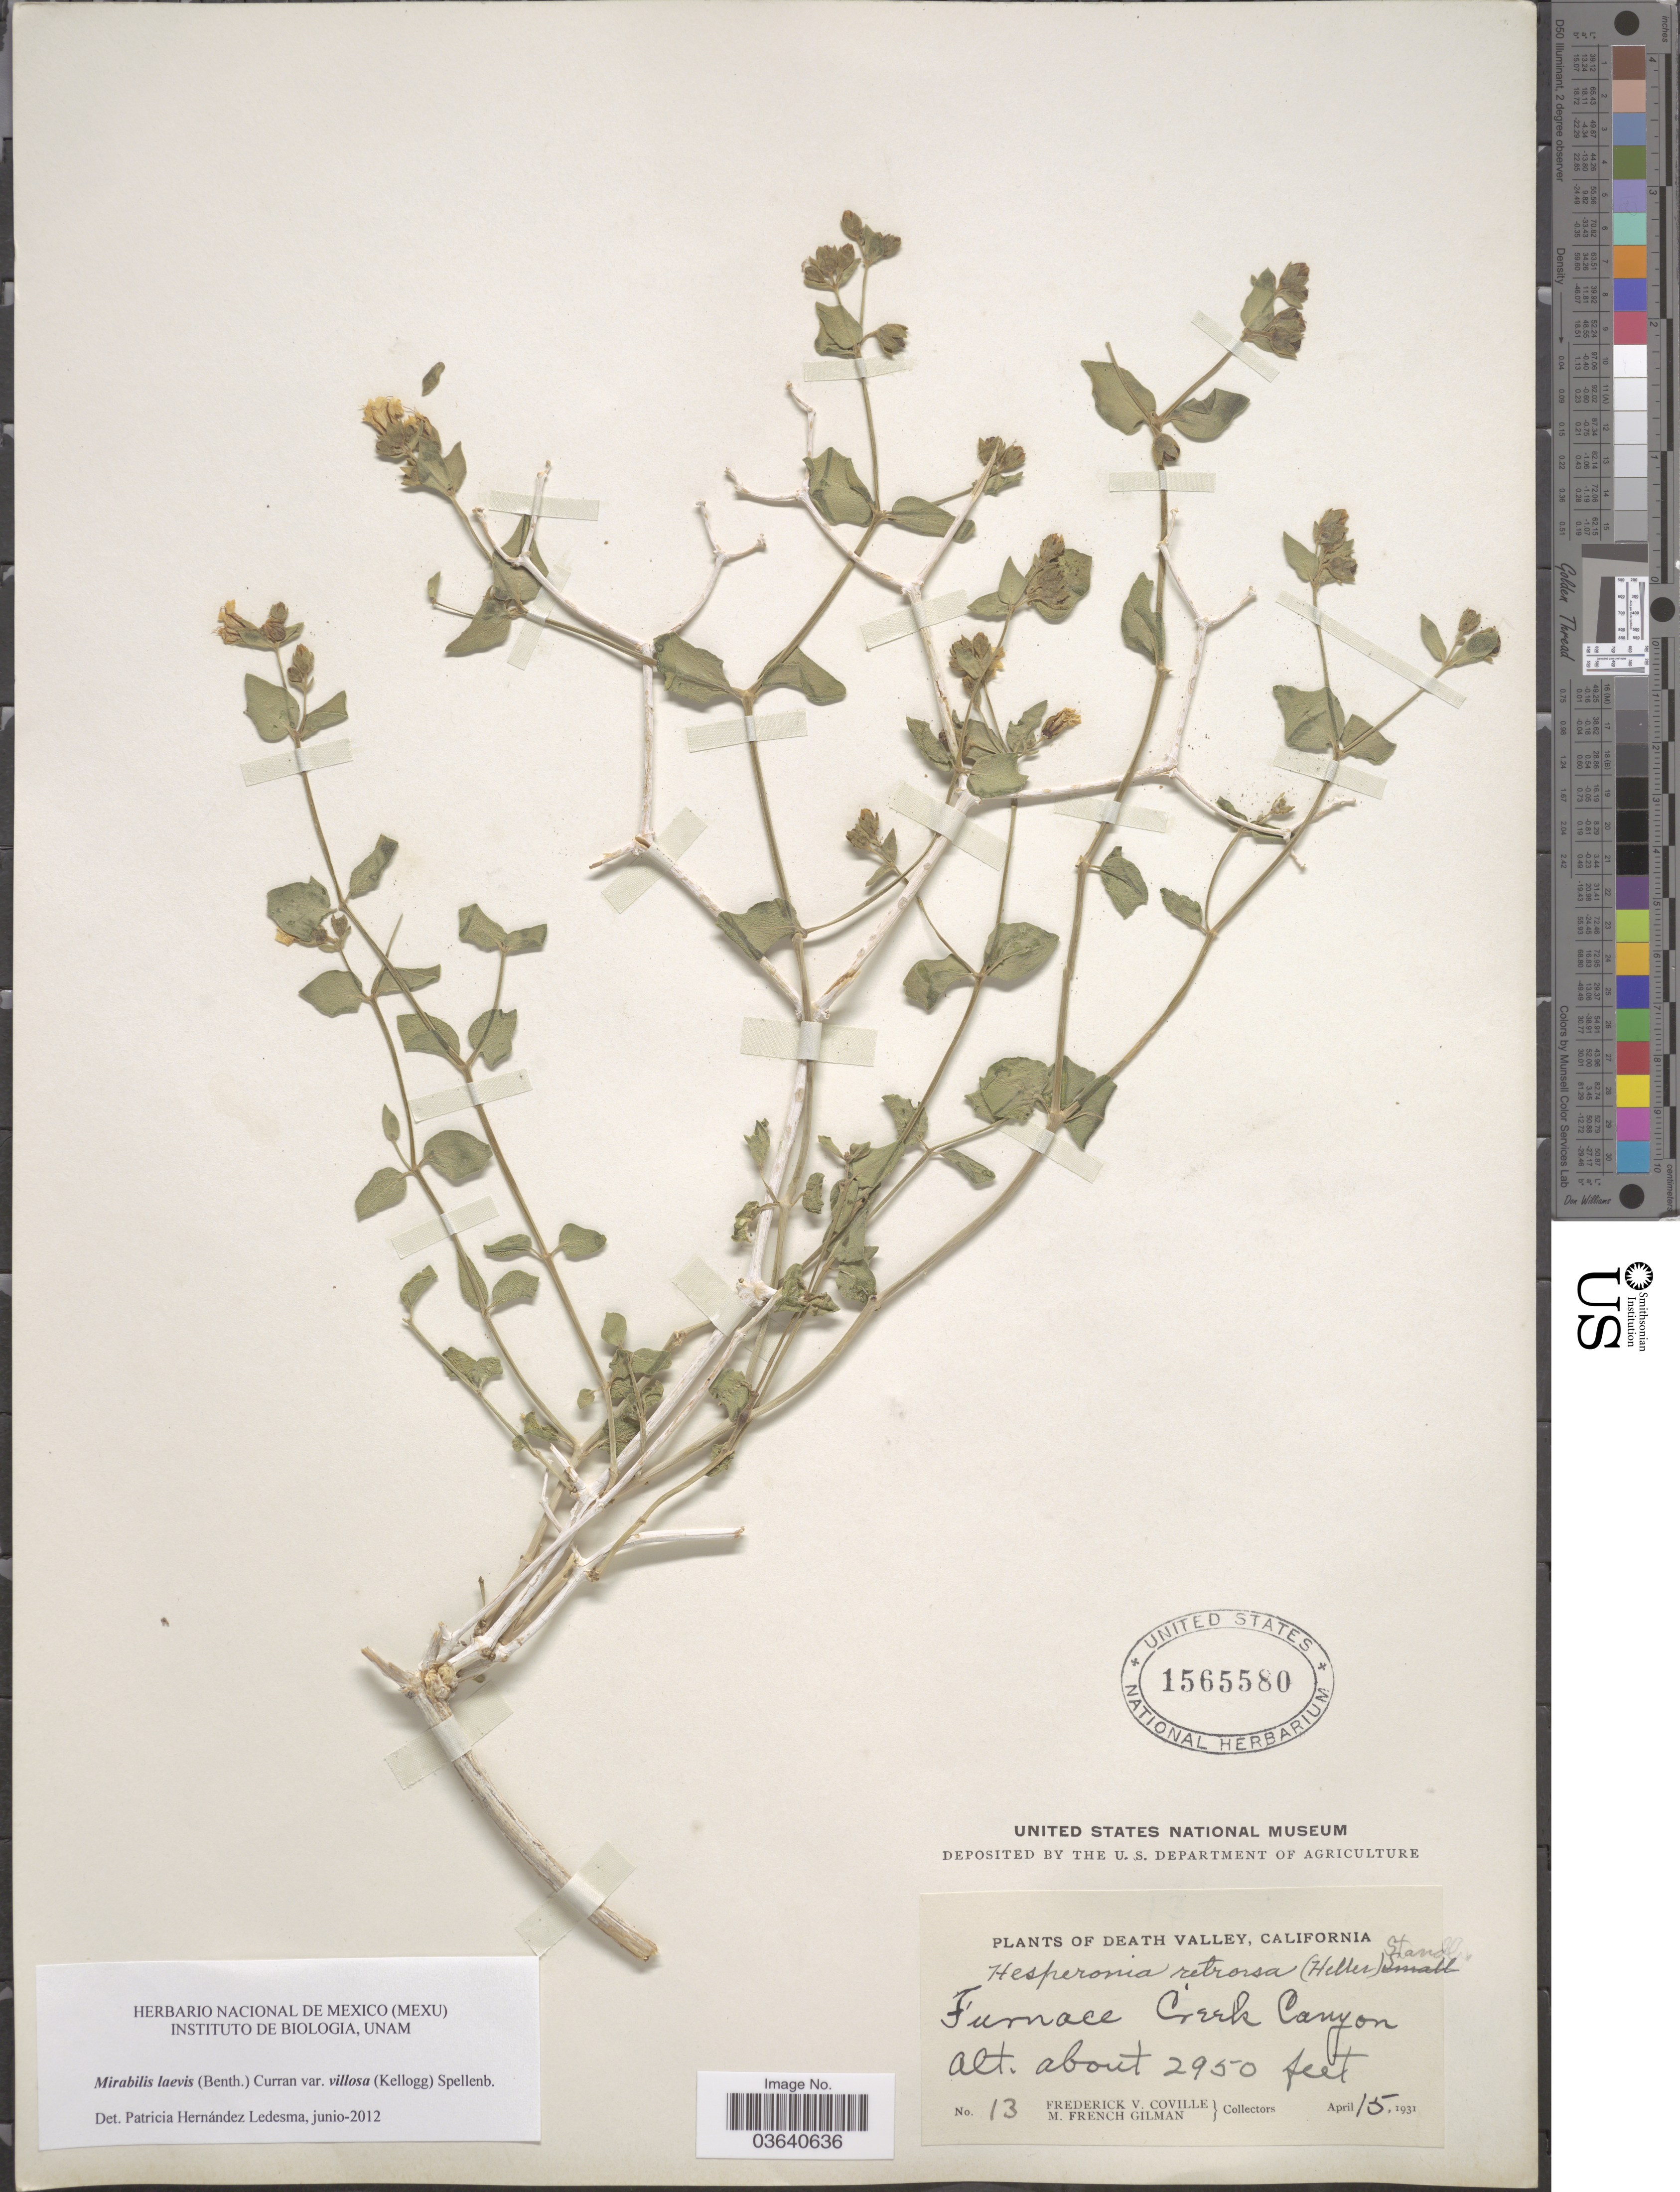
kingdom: Plantae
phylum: Tracheophyta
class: Magnoliopsida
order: Caryophyllales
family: Nyctaginaceae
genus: Mirabilis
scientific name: Mirabilis laevis var. villosa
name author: (Kellogg) Spellenb.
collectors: F. V. Coville & M. F. Gilman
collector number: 13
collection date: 1931-04-15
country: United States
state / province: California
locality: Death Valley. Furnace Creek Canyon.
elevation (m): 899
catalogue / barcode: US 1565580